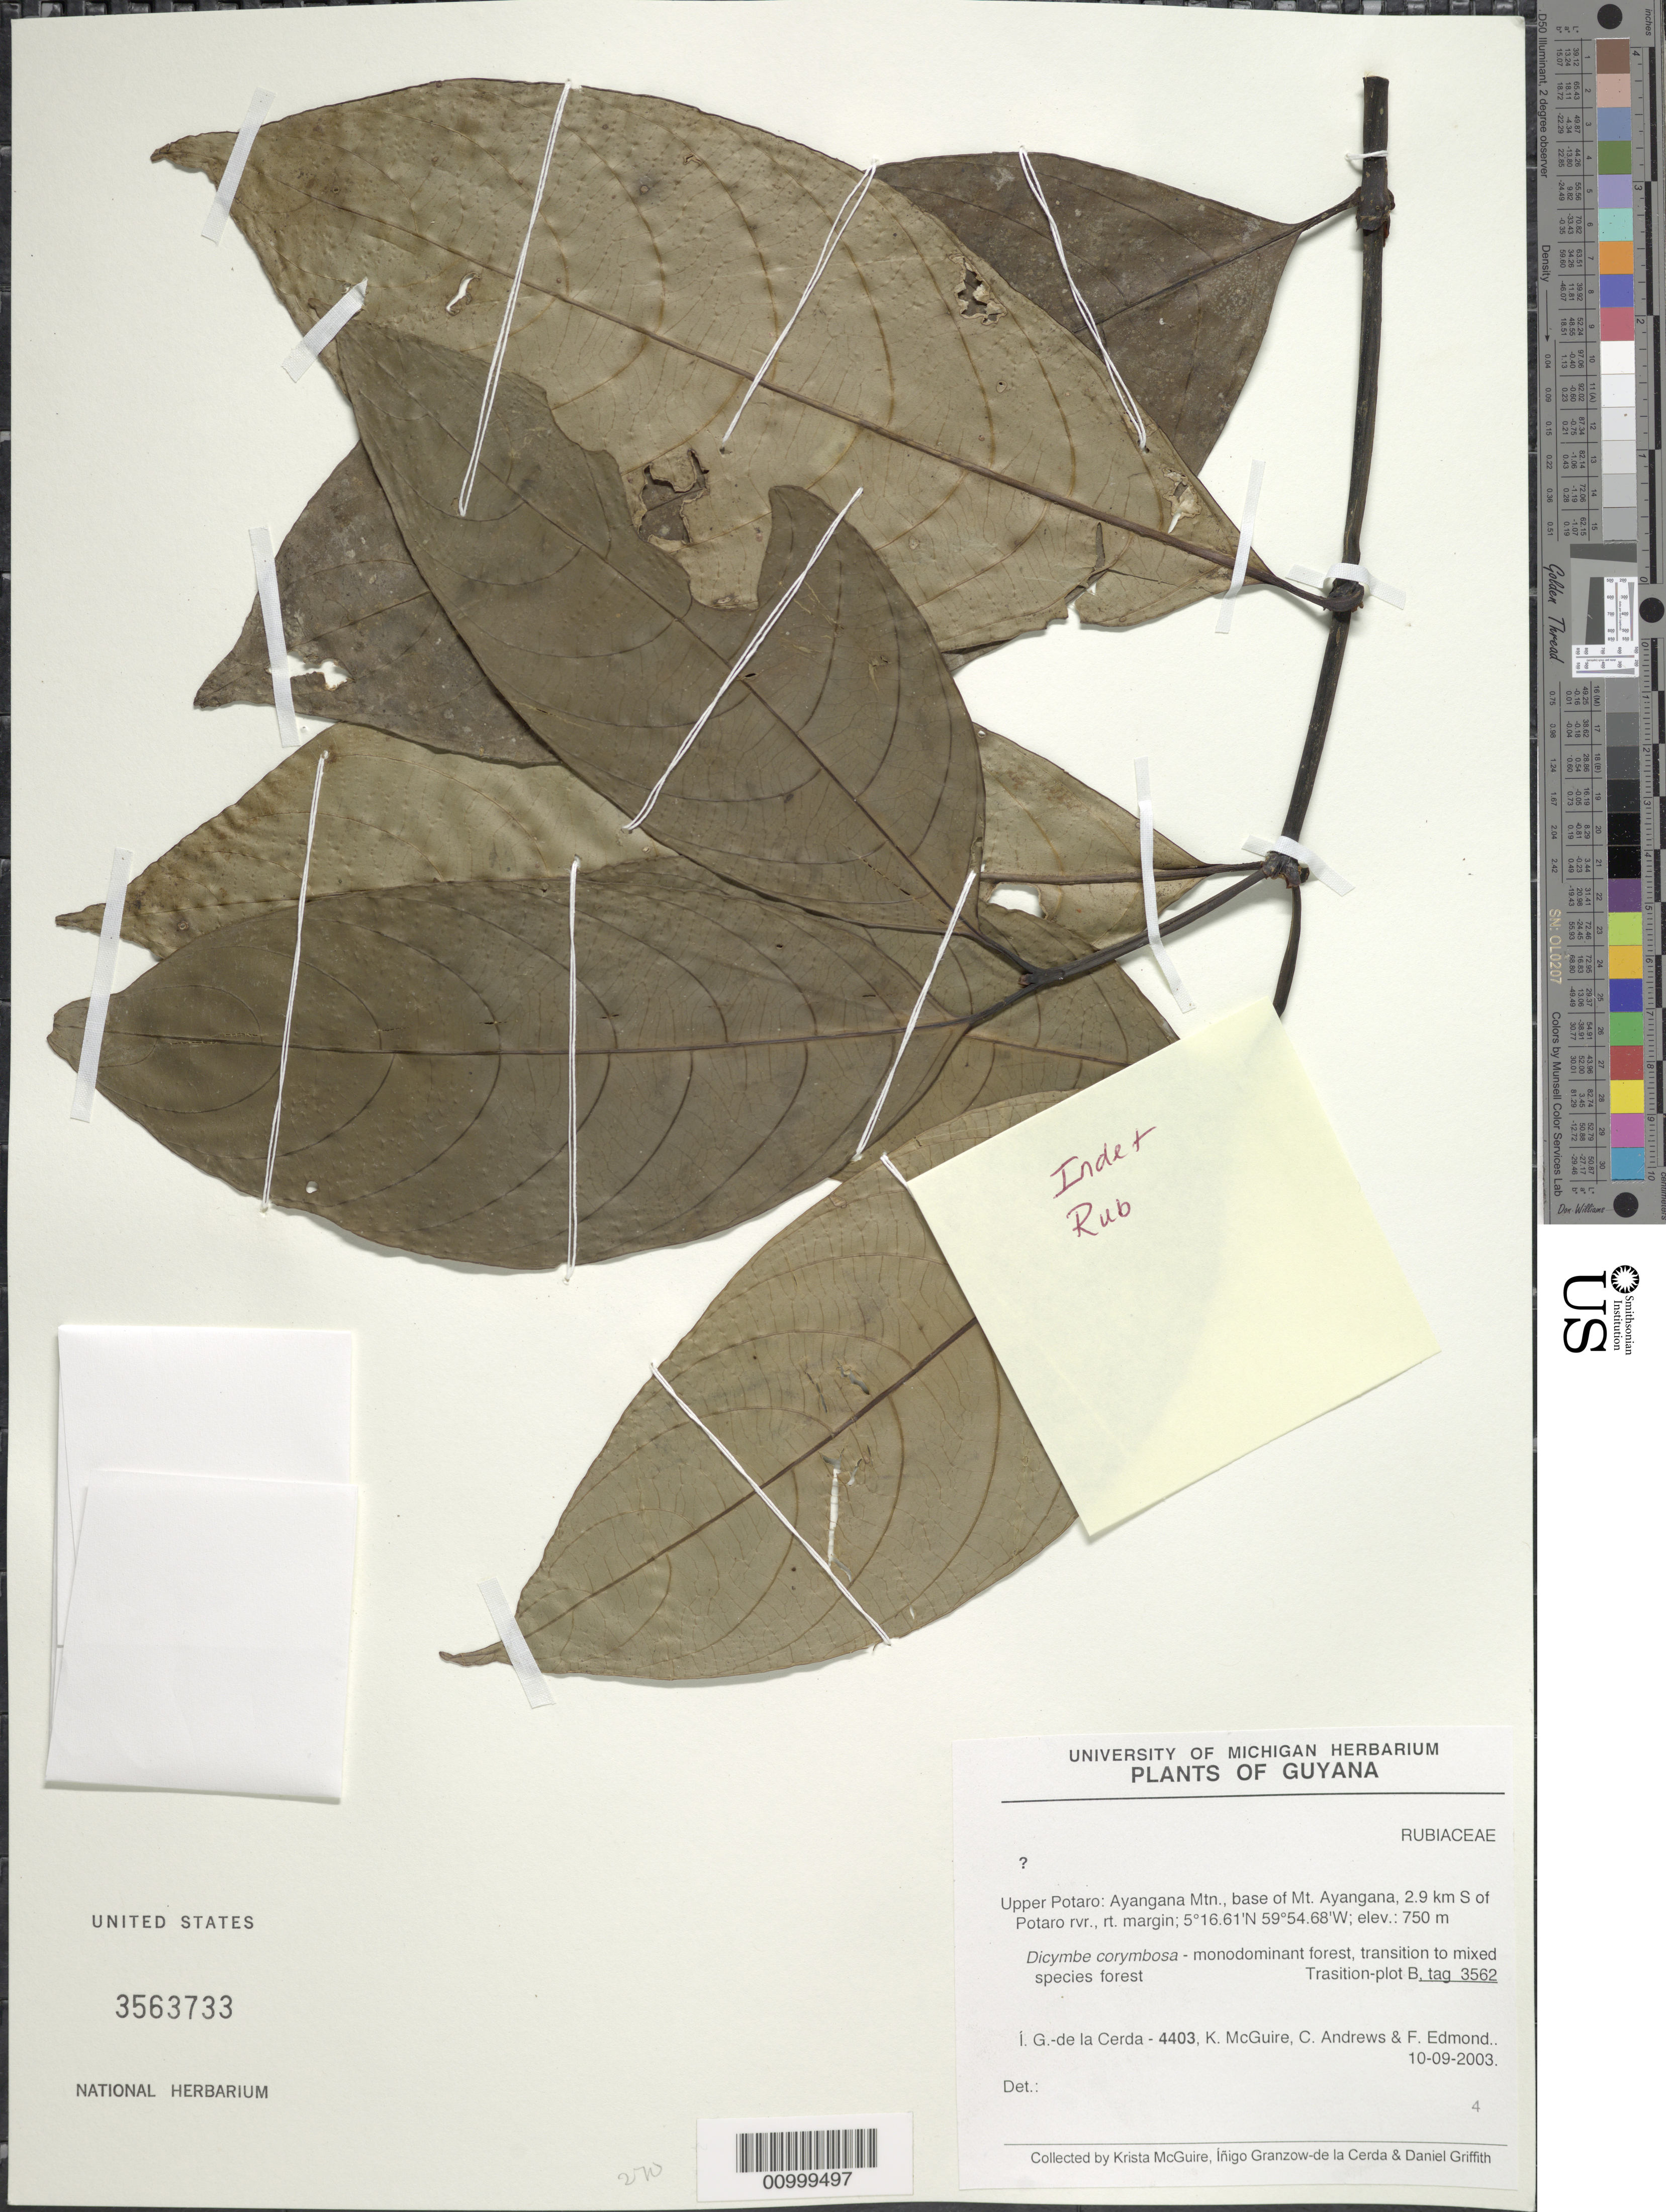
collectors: I. de la Cerda, K. McGuire, C. Andrews & F. Edmond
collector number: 4403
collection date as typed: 10-Sep-03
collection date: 2003-09-10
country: Guyana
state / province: Potaro-Siparuni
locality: Upper Potaro: Ayangana Mtn., base of Mt. Ayangana, 2.9 km S of Potaro rvr., rt margin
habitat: (Dicymbe corymbosa-monodominant forest, transition to mixed species forest.) Transition-plot, B tag 3562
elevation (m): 750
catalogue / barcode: US 3563733